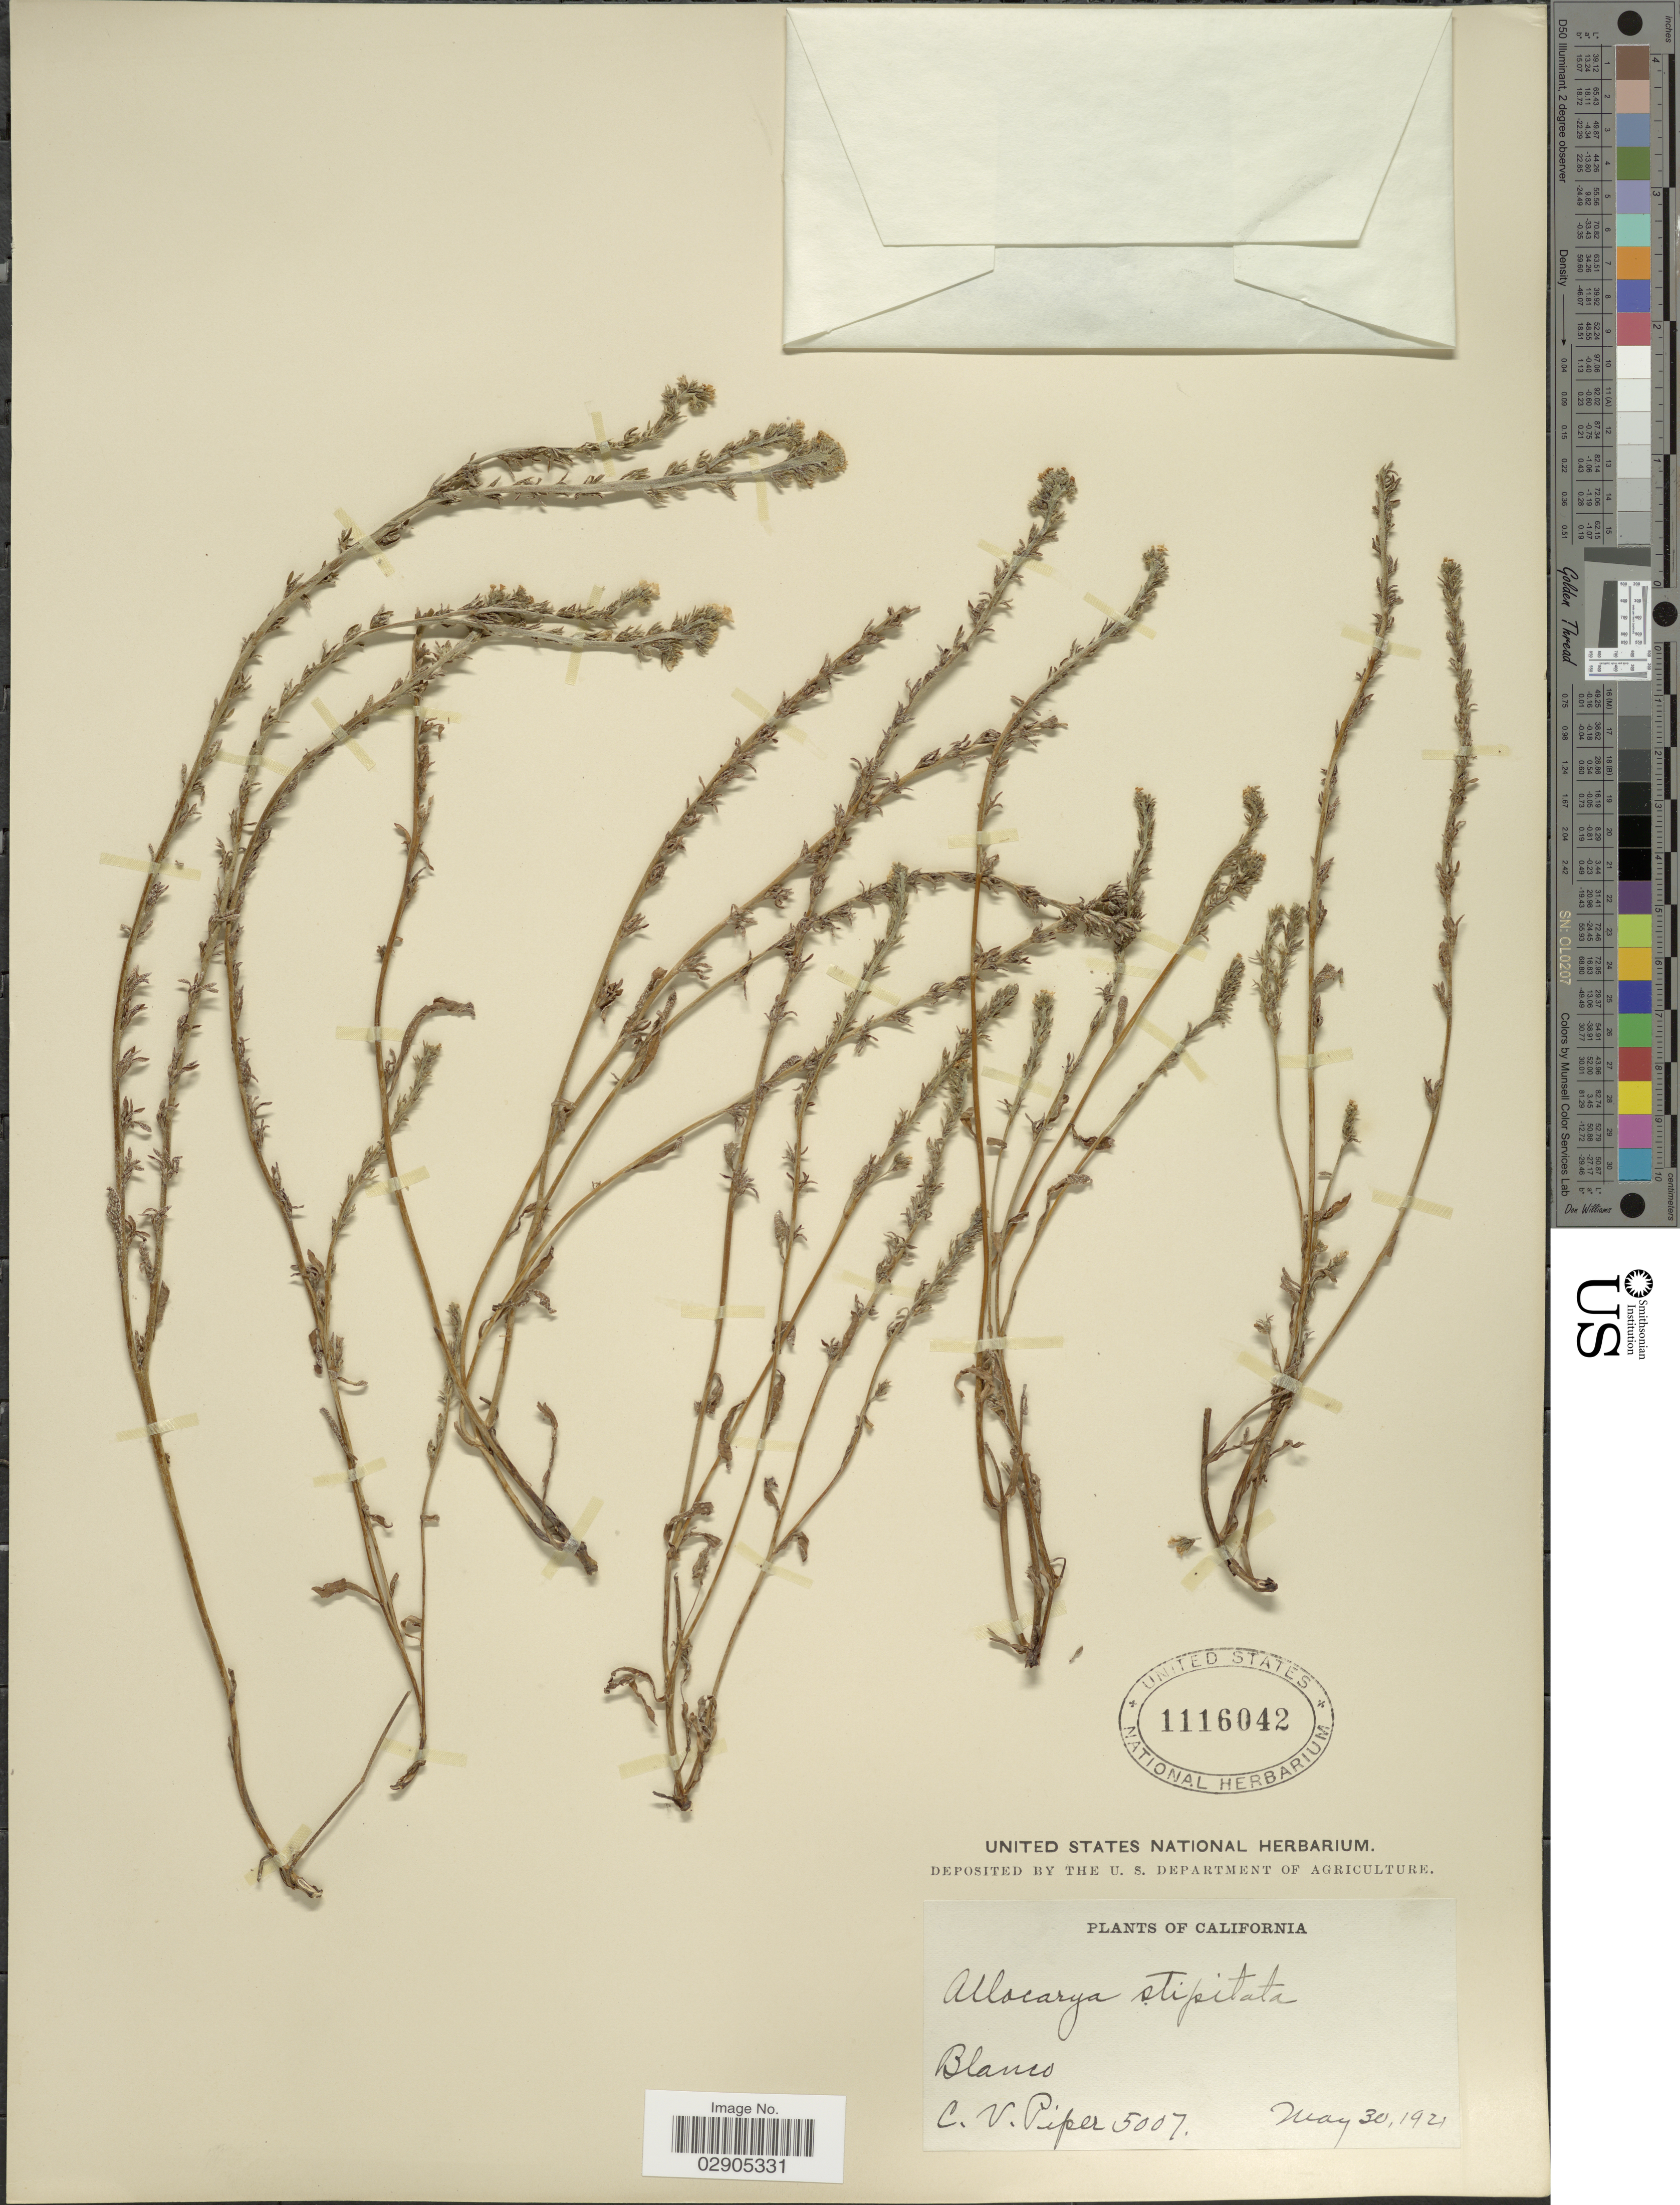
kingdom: Plantae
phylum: Tracheophyta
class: Magnoliopsida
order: Boraginales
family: Boraginaceae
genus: Allocarya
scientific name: Allocarya stipitata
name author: Greene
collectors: C. V. Piper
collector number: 5007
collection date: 1921-05-30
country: United States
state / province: California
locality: Blanco.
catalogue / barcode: US 1116042